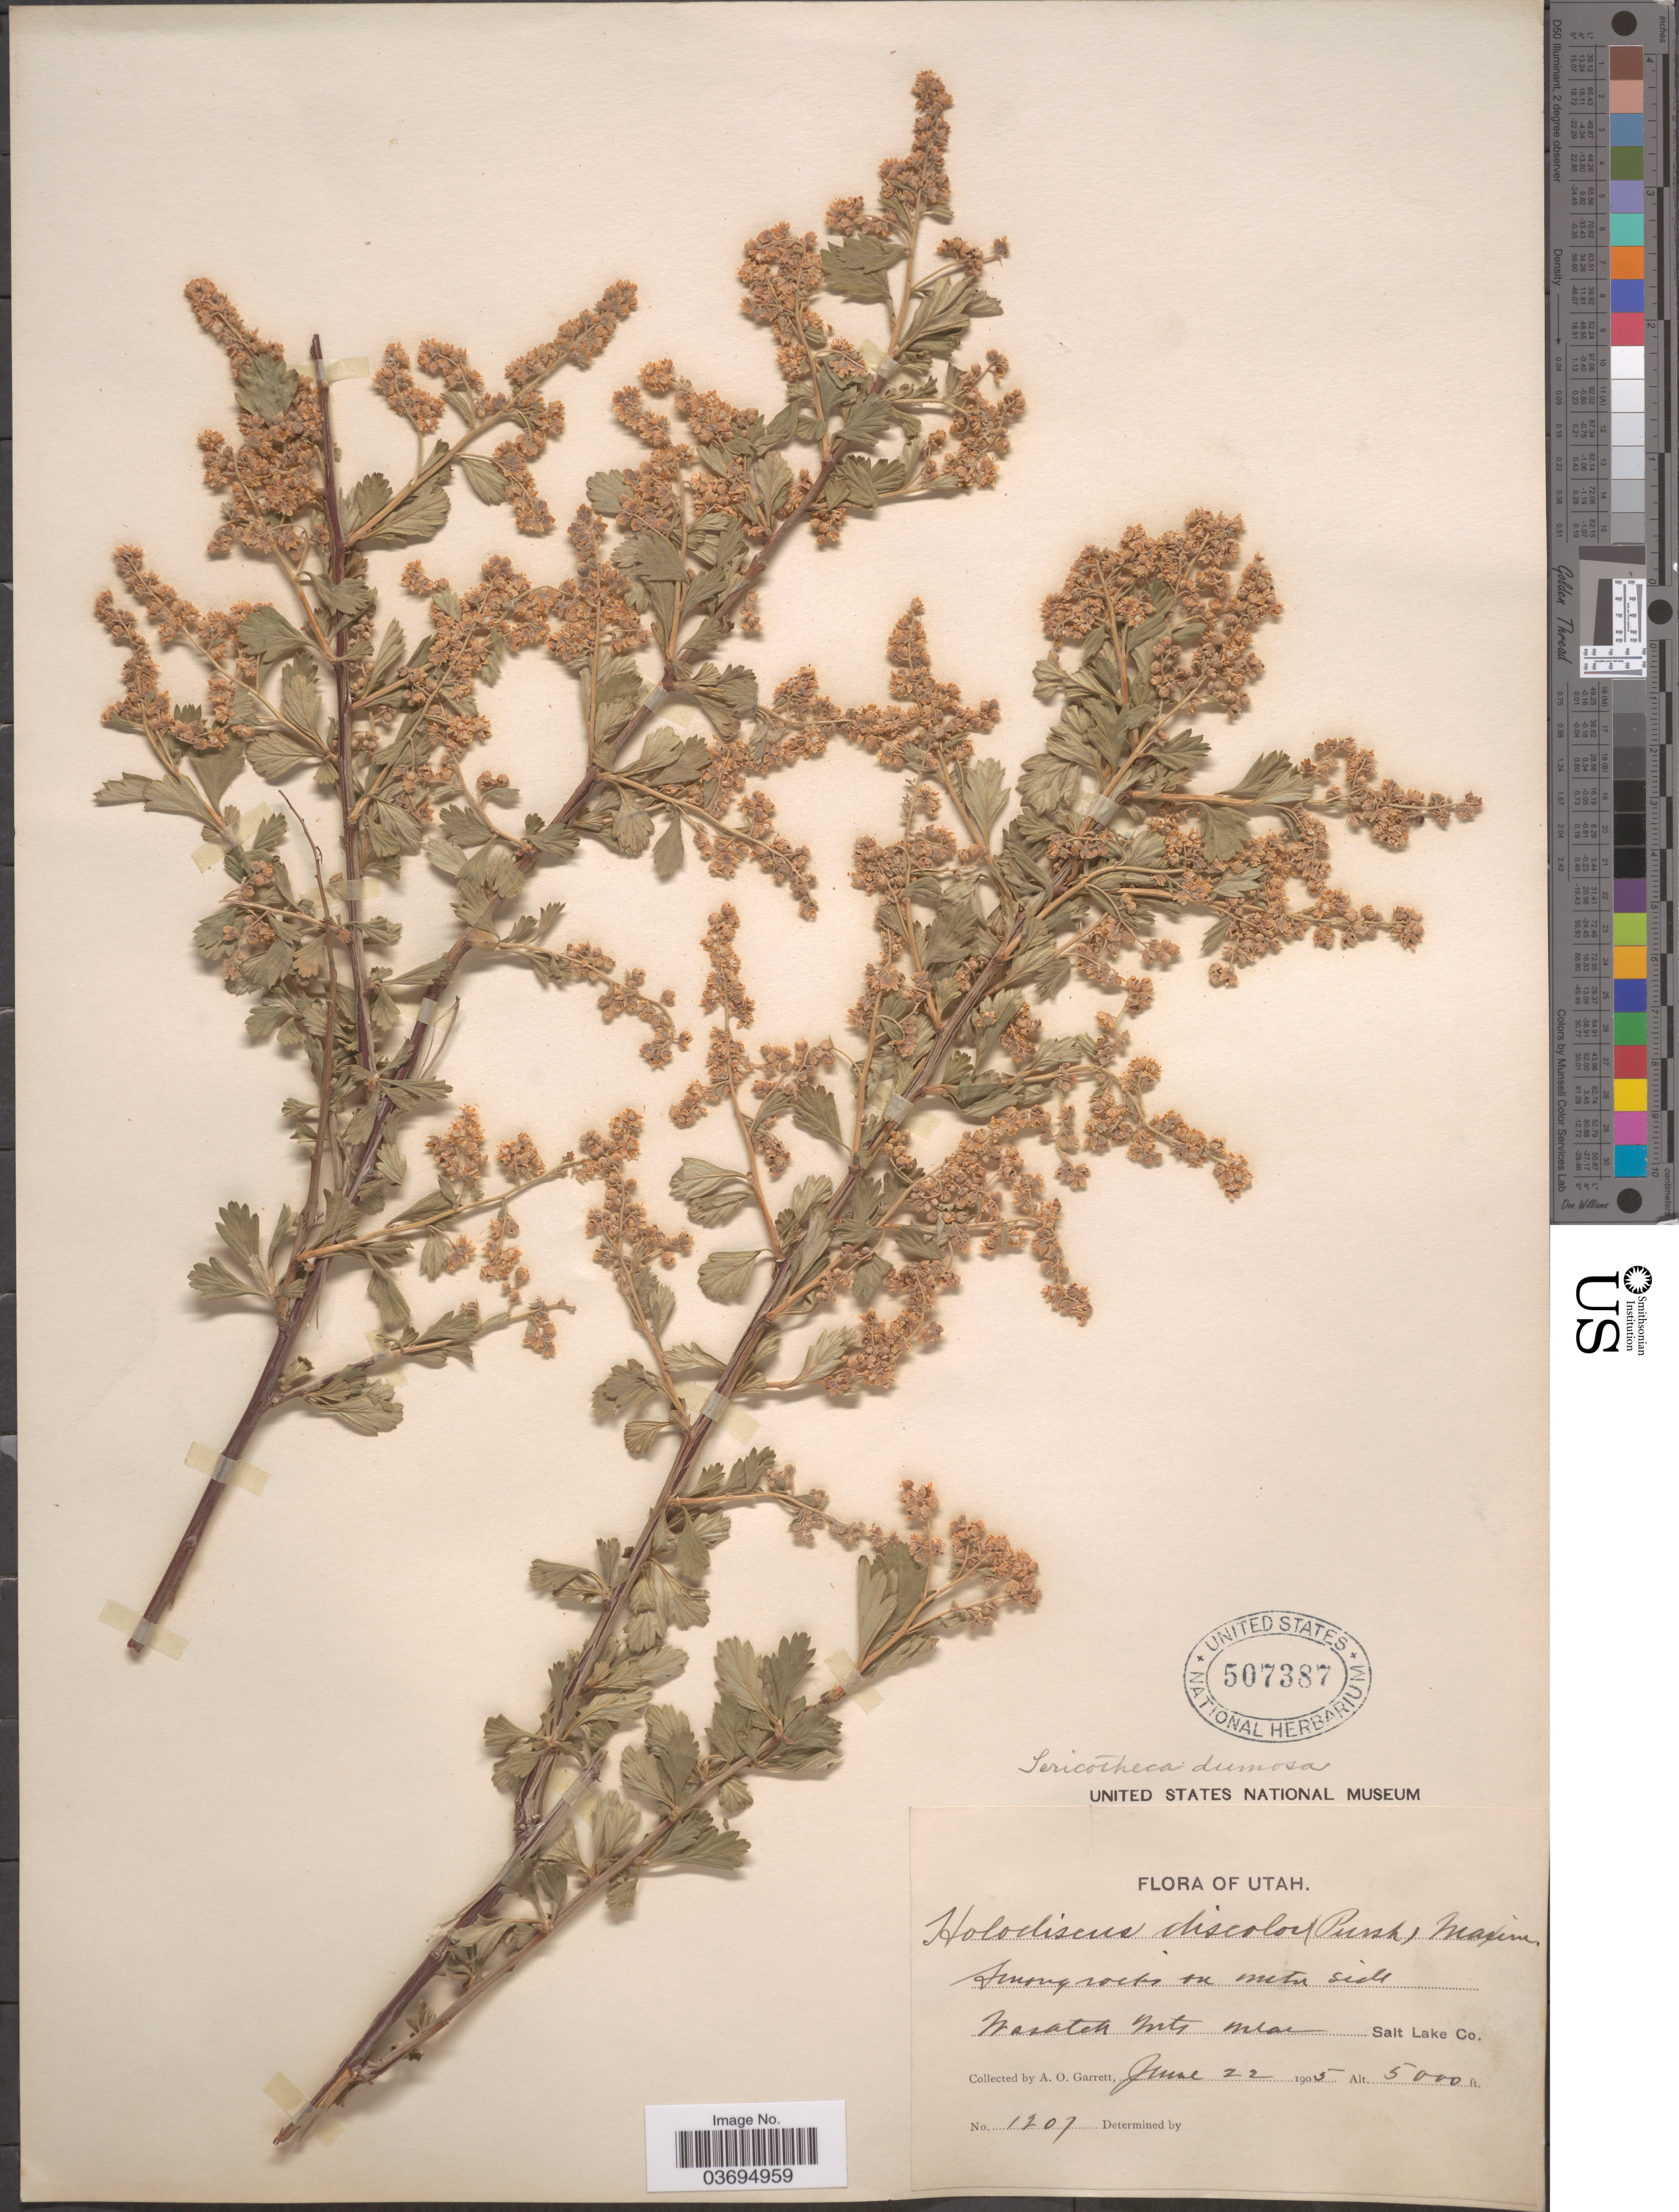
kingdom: Plantae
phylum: Tracheophyta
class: Magnoliopsida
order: Rosales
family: Rosaceae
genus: Holodiscus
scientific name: Holodiscus discolor var. dumosus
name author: Maxim. ex J.M. Coult.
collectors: A. O. Garrett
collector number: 1207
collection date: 1905-06-22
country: United States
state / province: Utah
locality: Wasatch Mts near Salt Lake Co.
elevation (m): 1524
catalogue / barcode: US 507387